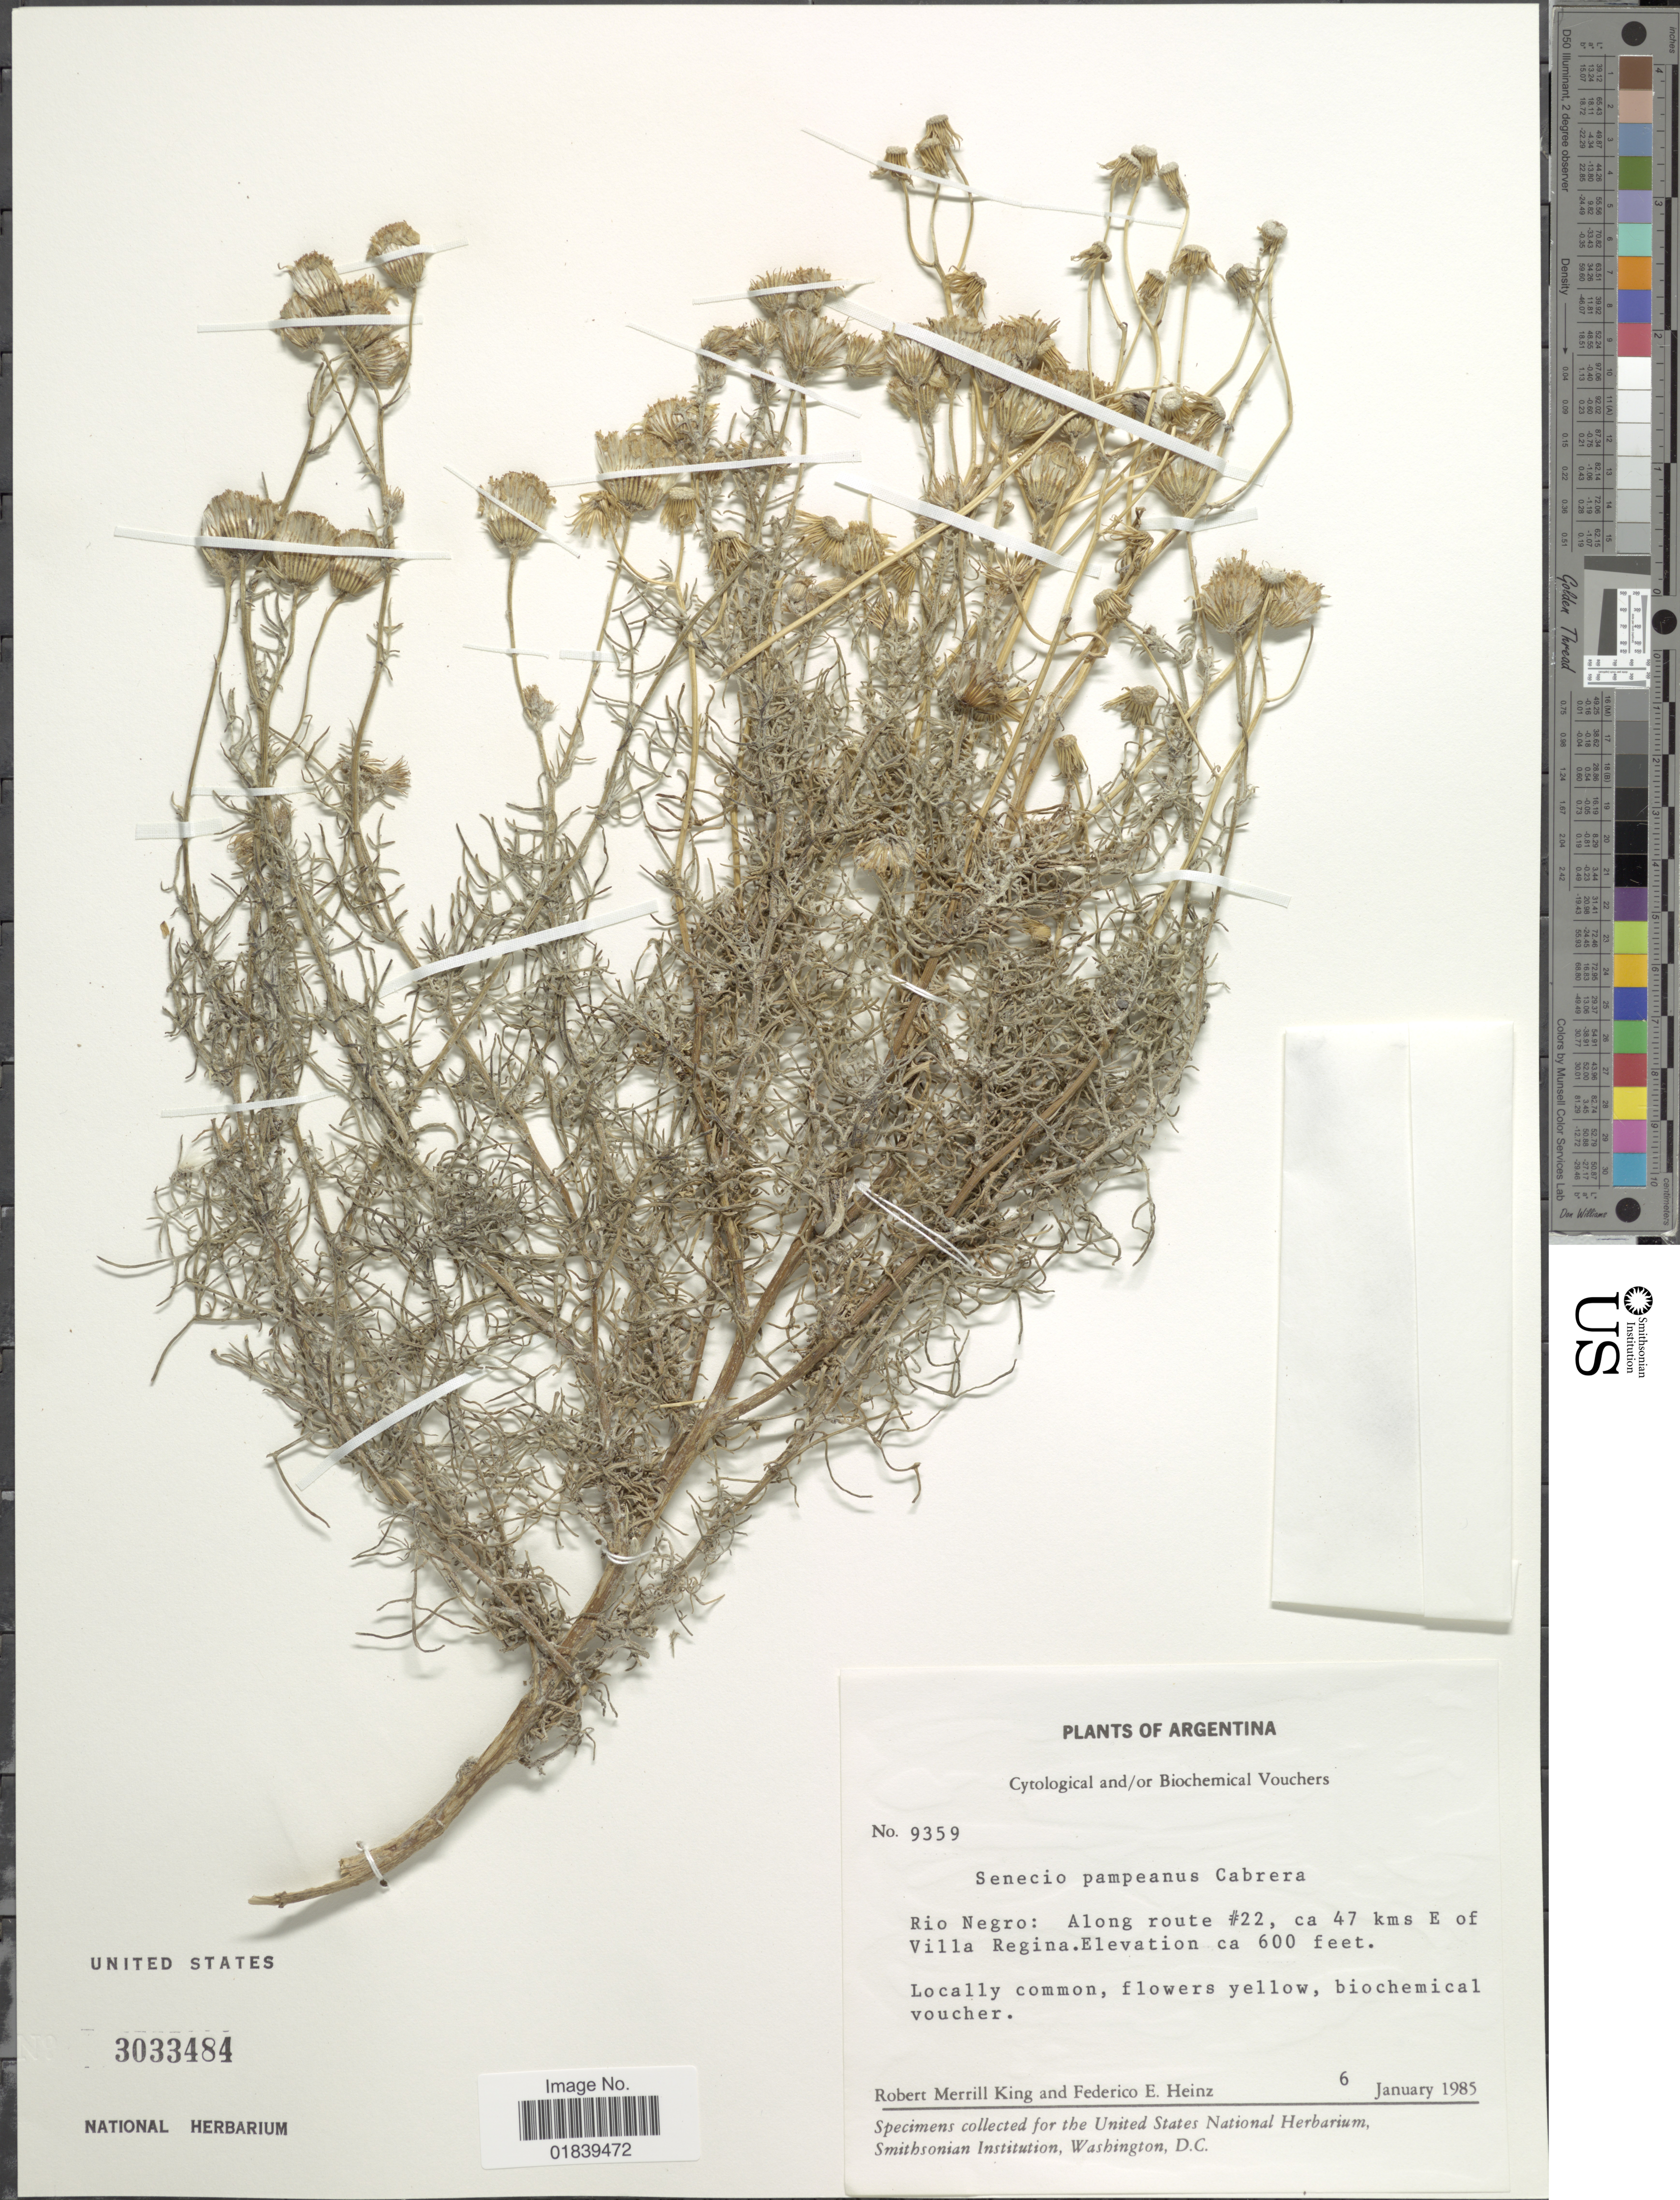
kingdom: Plantae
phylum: Tracheophyta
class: Magnoliopsida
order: Asterales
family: Asteraceae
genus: Senecio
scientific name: Senecio pampeanus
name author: Cabrera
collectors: R. M. King & F. Heinz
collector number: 9359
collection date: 1985-01-06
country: Argentina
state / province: Rio Negro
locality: Along route #22, ca 47 kms E of Villa Regina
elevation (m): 183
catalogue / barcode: US 3033484